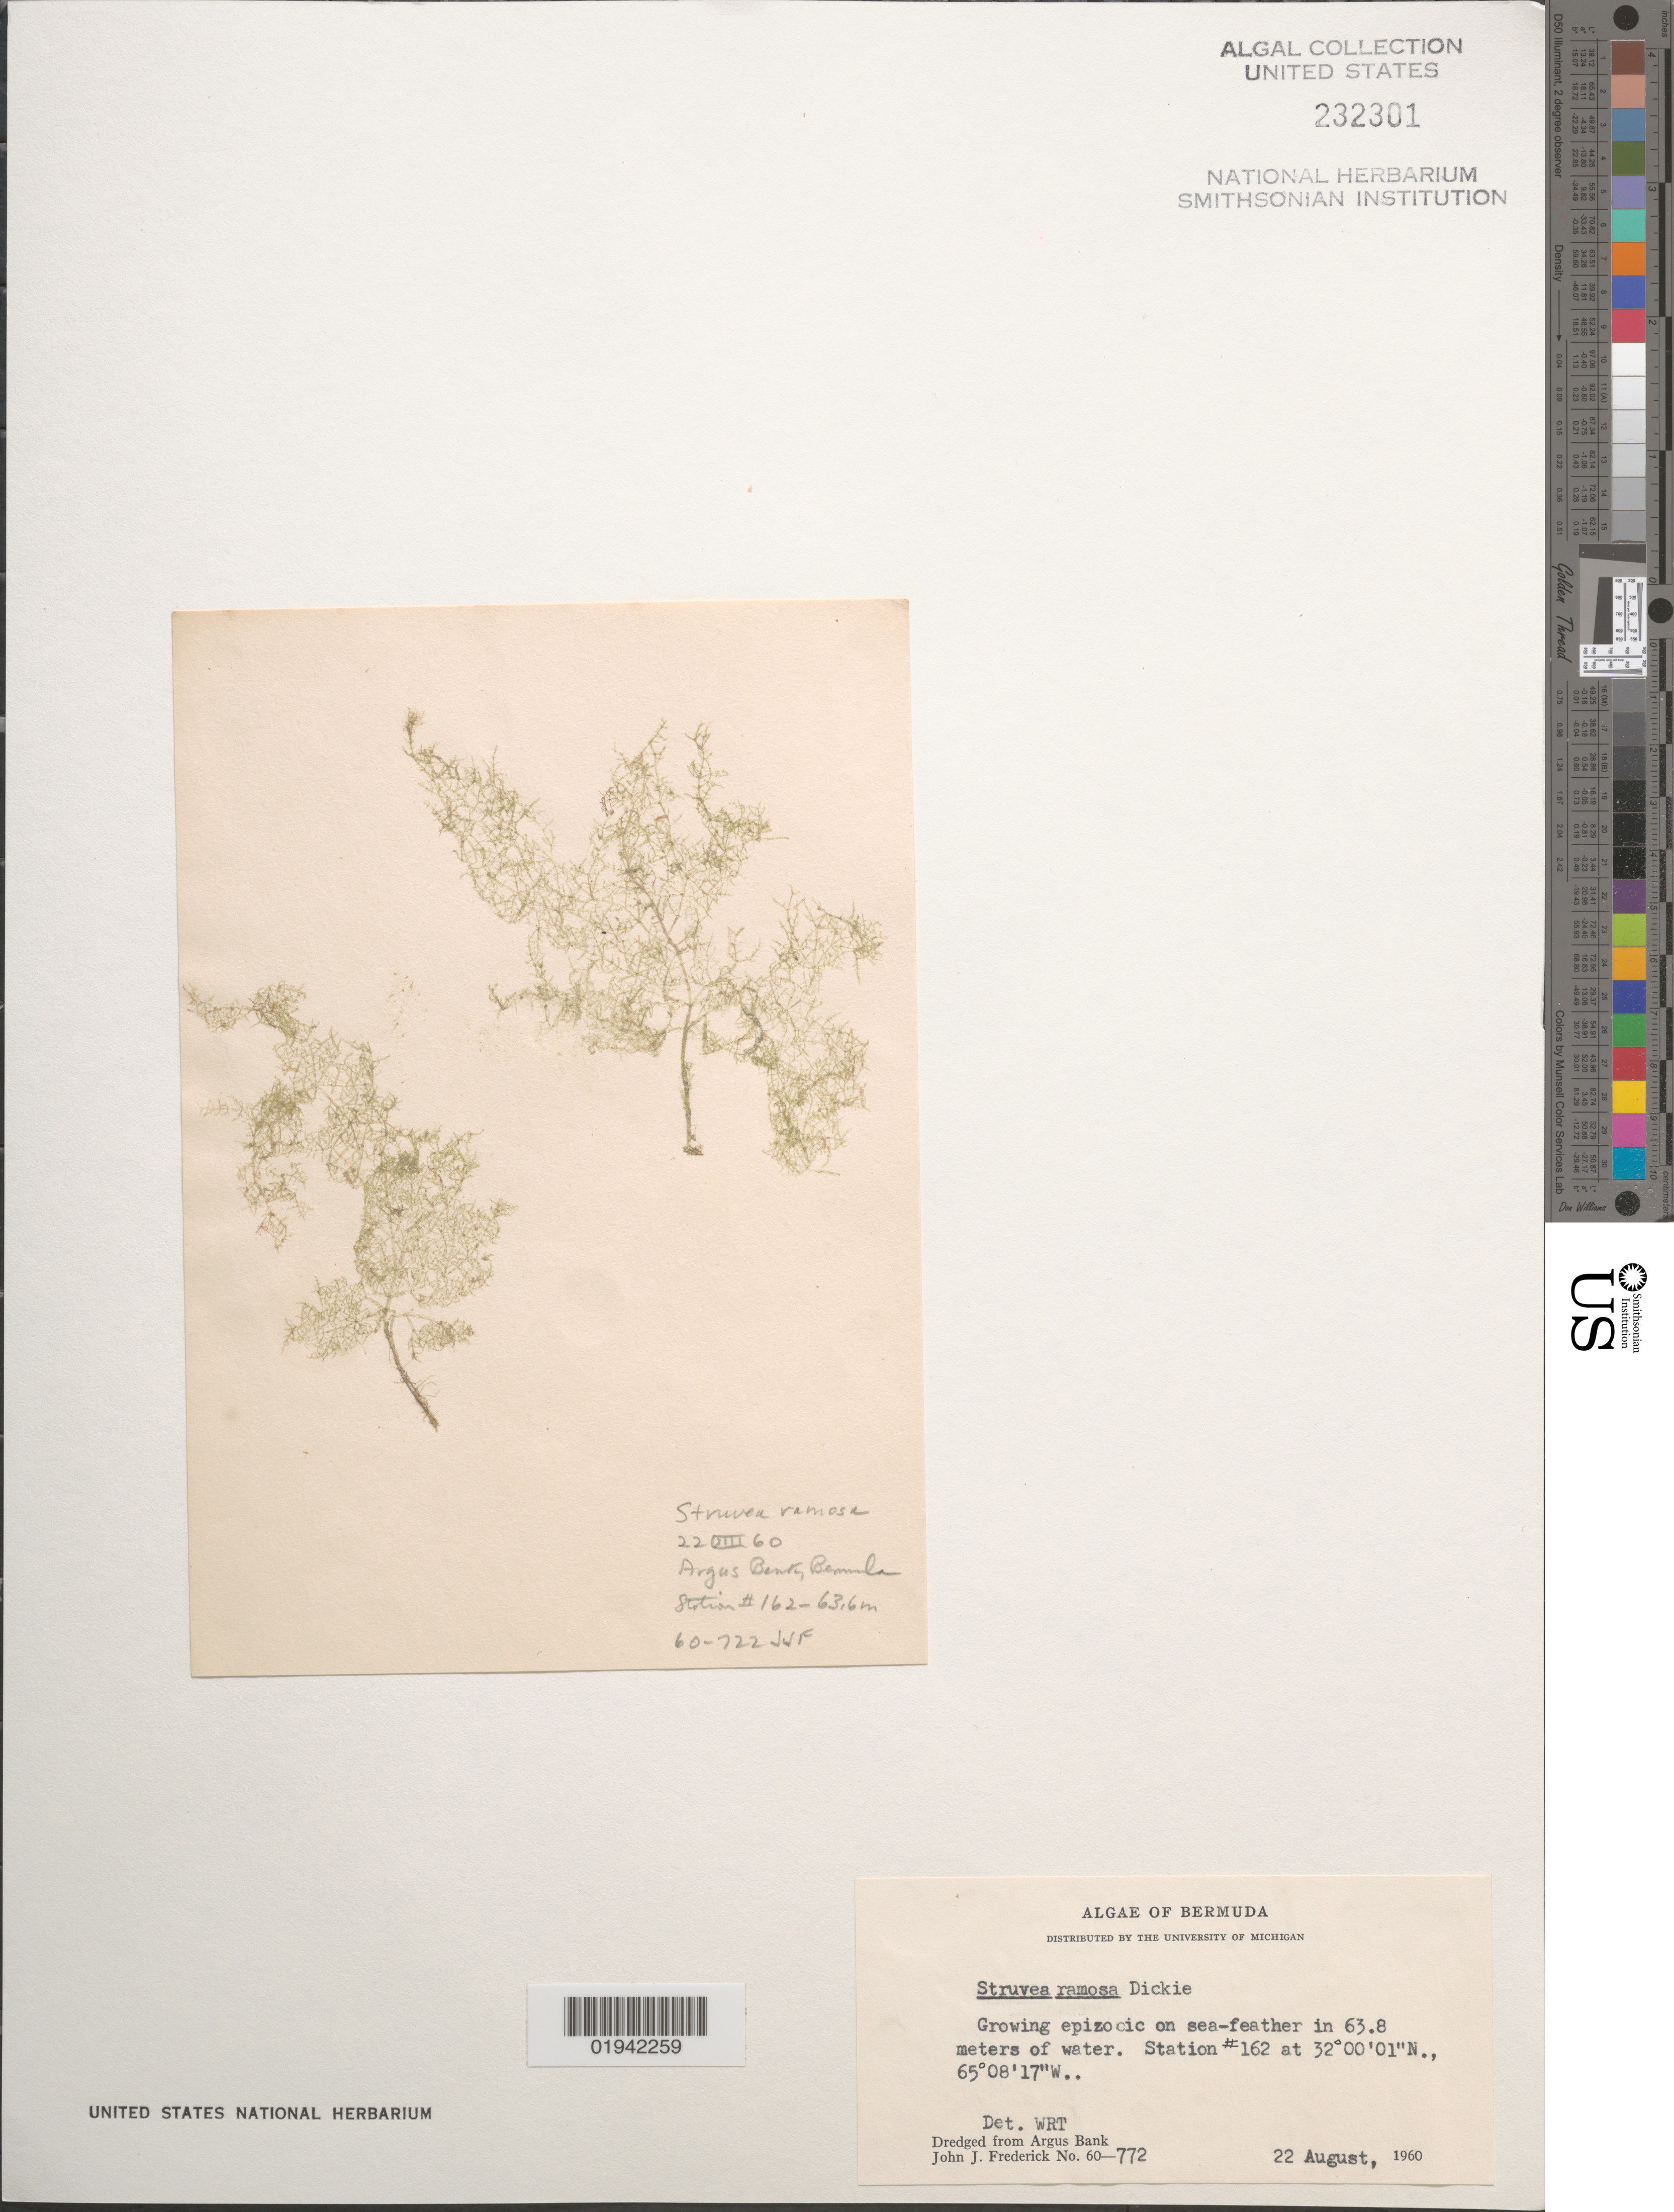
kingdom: Plantae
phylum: Chlorophyta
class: Ulvophyceae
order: Siphonocladales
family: Boodleaceae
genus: Phyllodictyon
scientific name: Phyllodictyon pulcherrimum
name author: J.E. Gray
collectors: J. Frederick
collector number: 60-772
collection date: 1960-08-22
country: Bermuda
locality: Station #162. Dredged from Argus Bank.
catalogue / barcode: US 232301